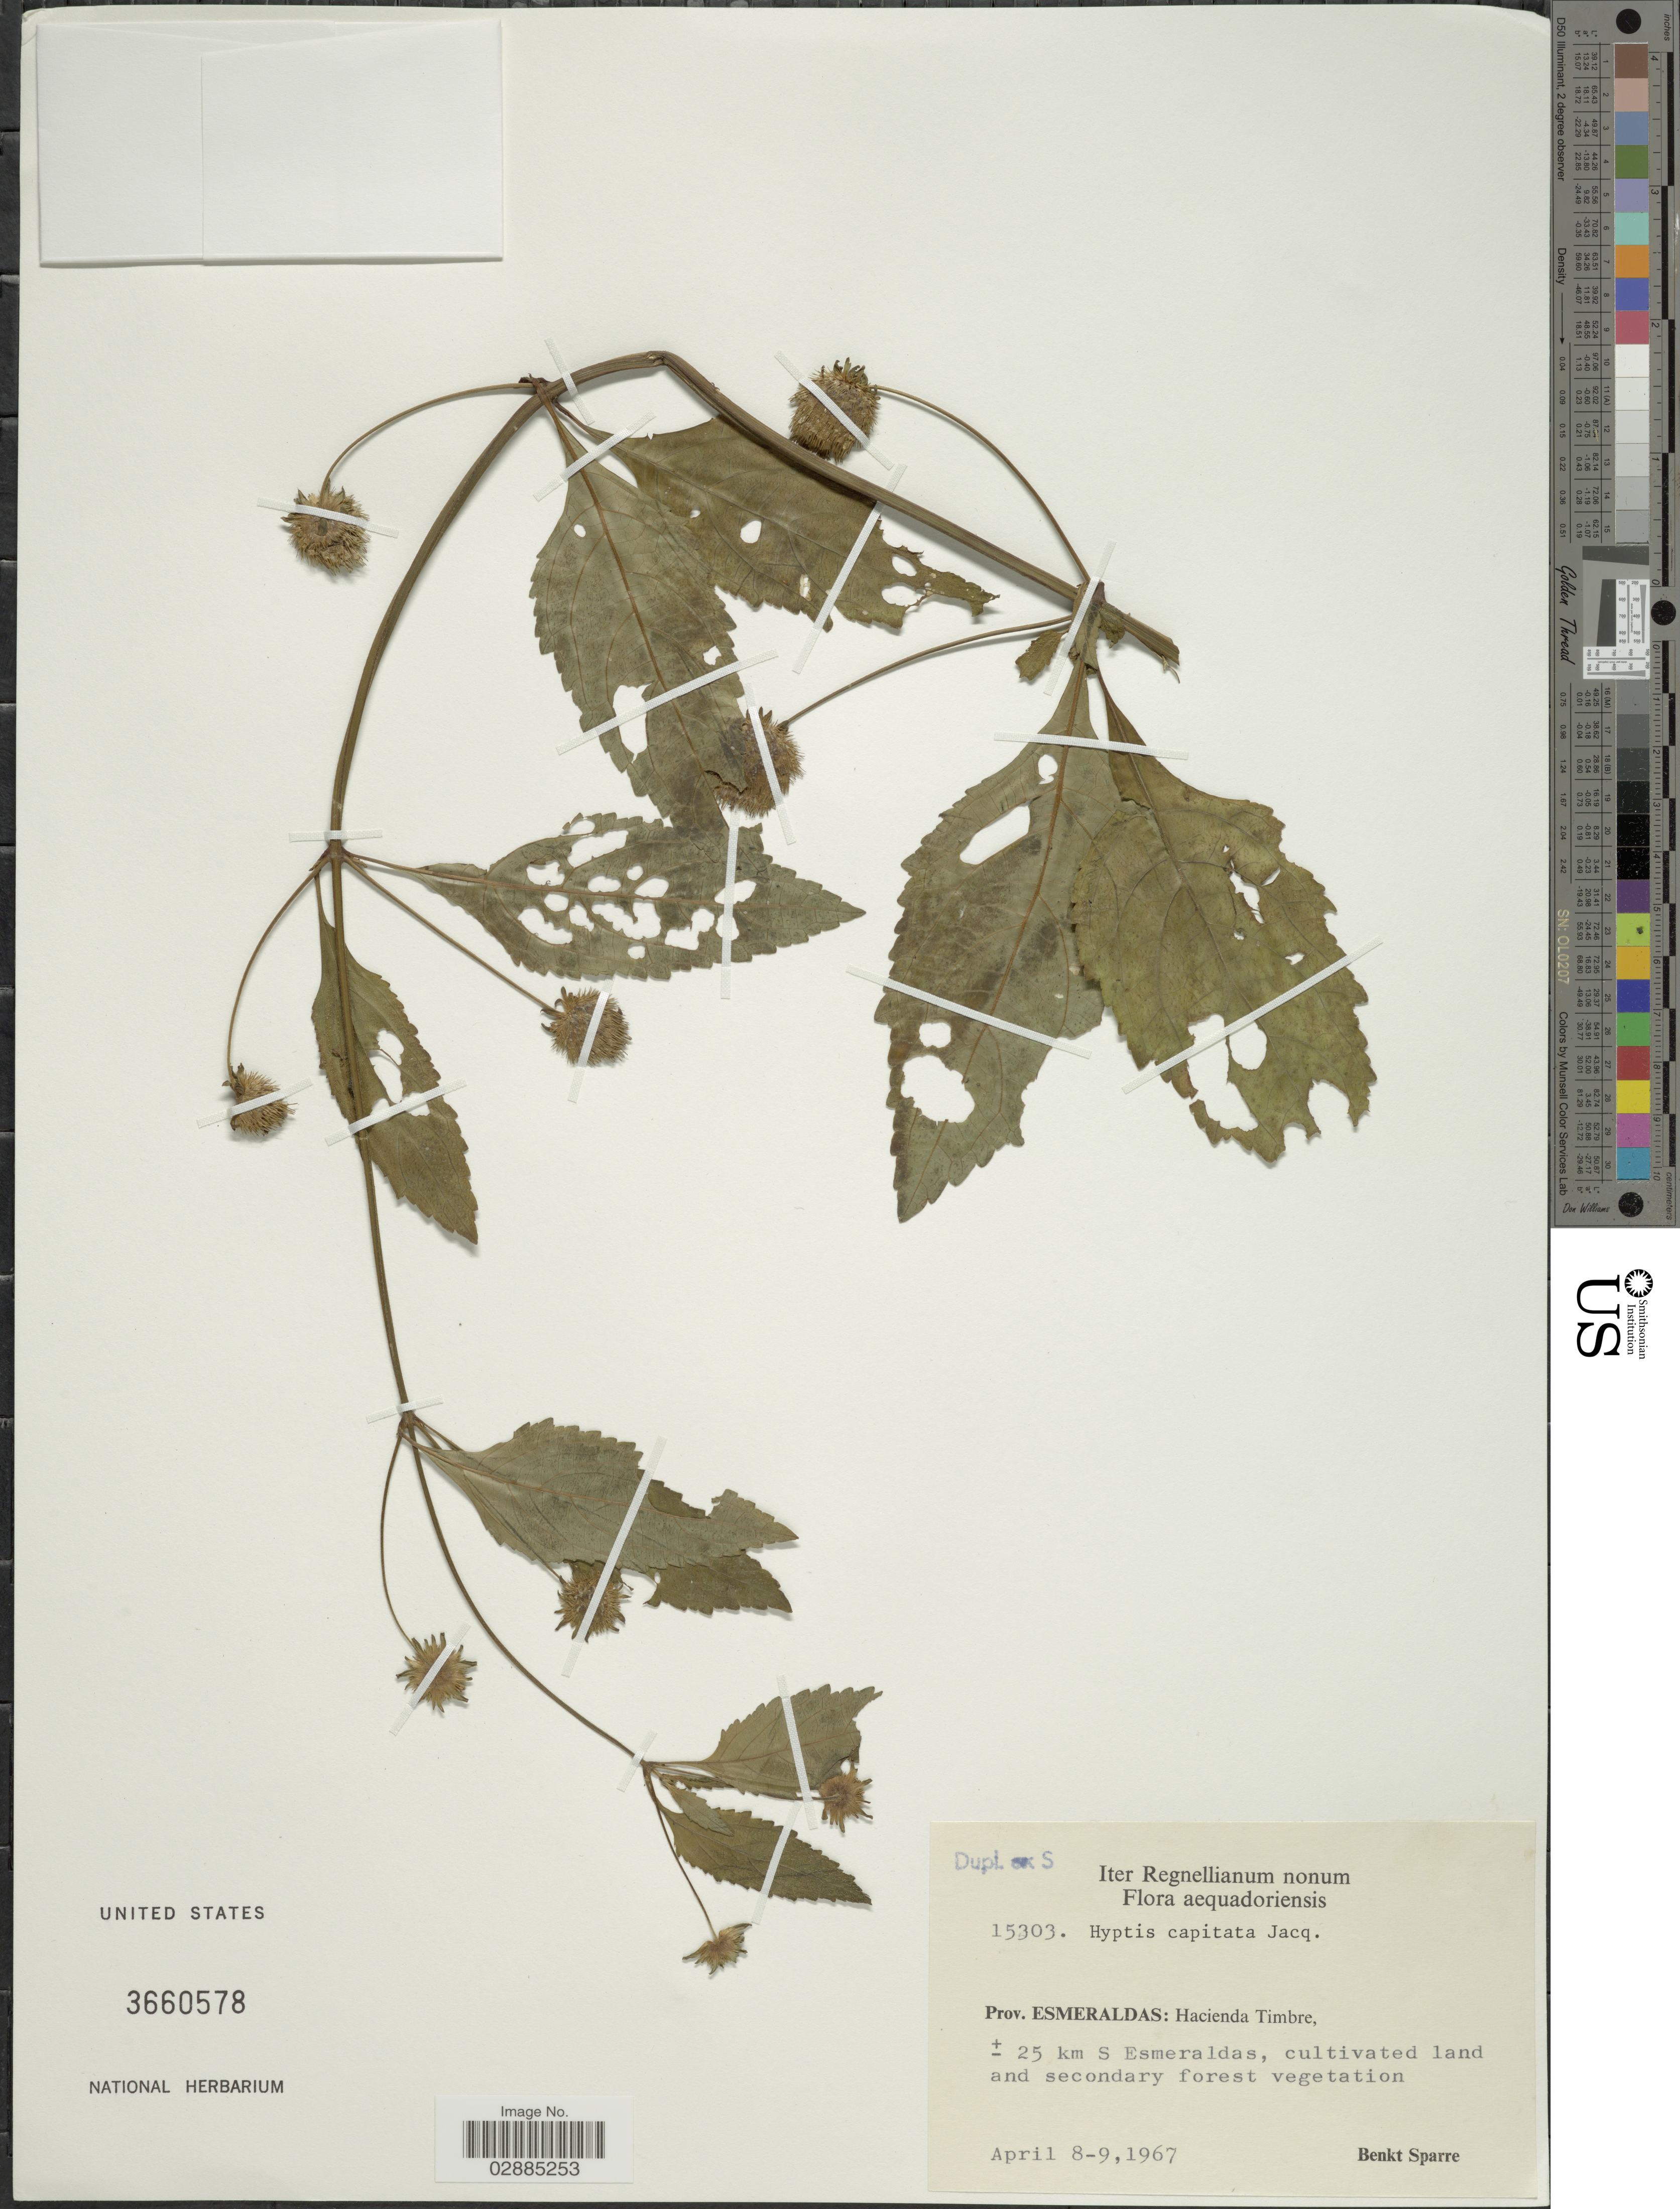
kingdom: Plantae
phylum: Tracheophyta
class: Magnoliopsida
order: Lamiales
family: Lamiaceae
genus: Hyptis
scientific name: Hyptis capitata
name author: Jacq.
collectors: B. Sparre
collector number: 15303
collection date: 1967-04-08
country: Ecuador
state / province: Esmeraldas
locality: Hacienda Timbre, ± 25 km S Esmeraldas, cultivated land and secondary forest vegetation.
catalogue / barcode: US 3660578